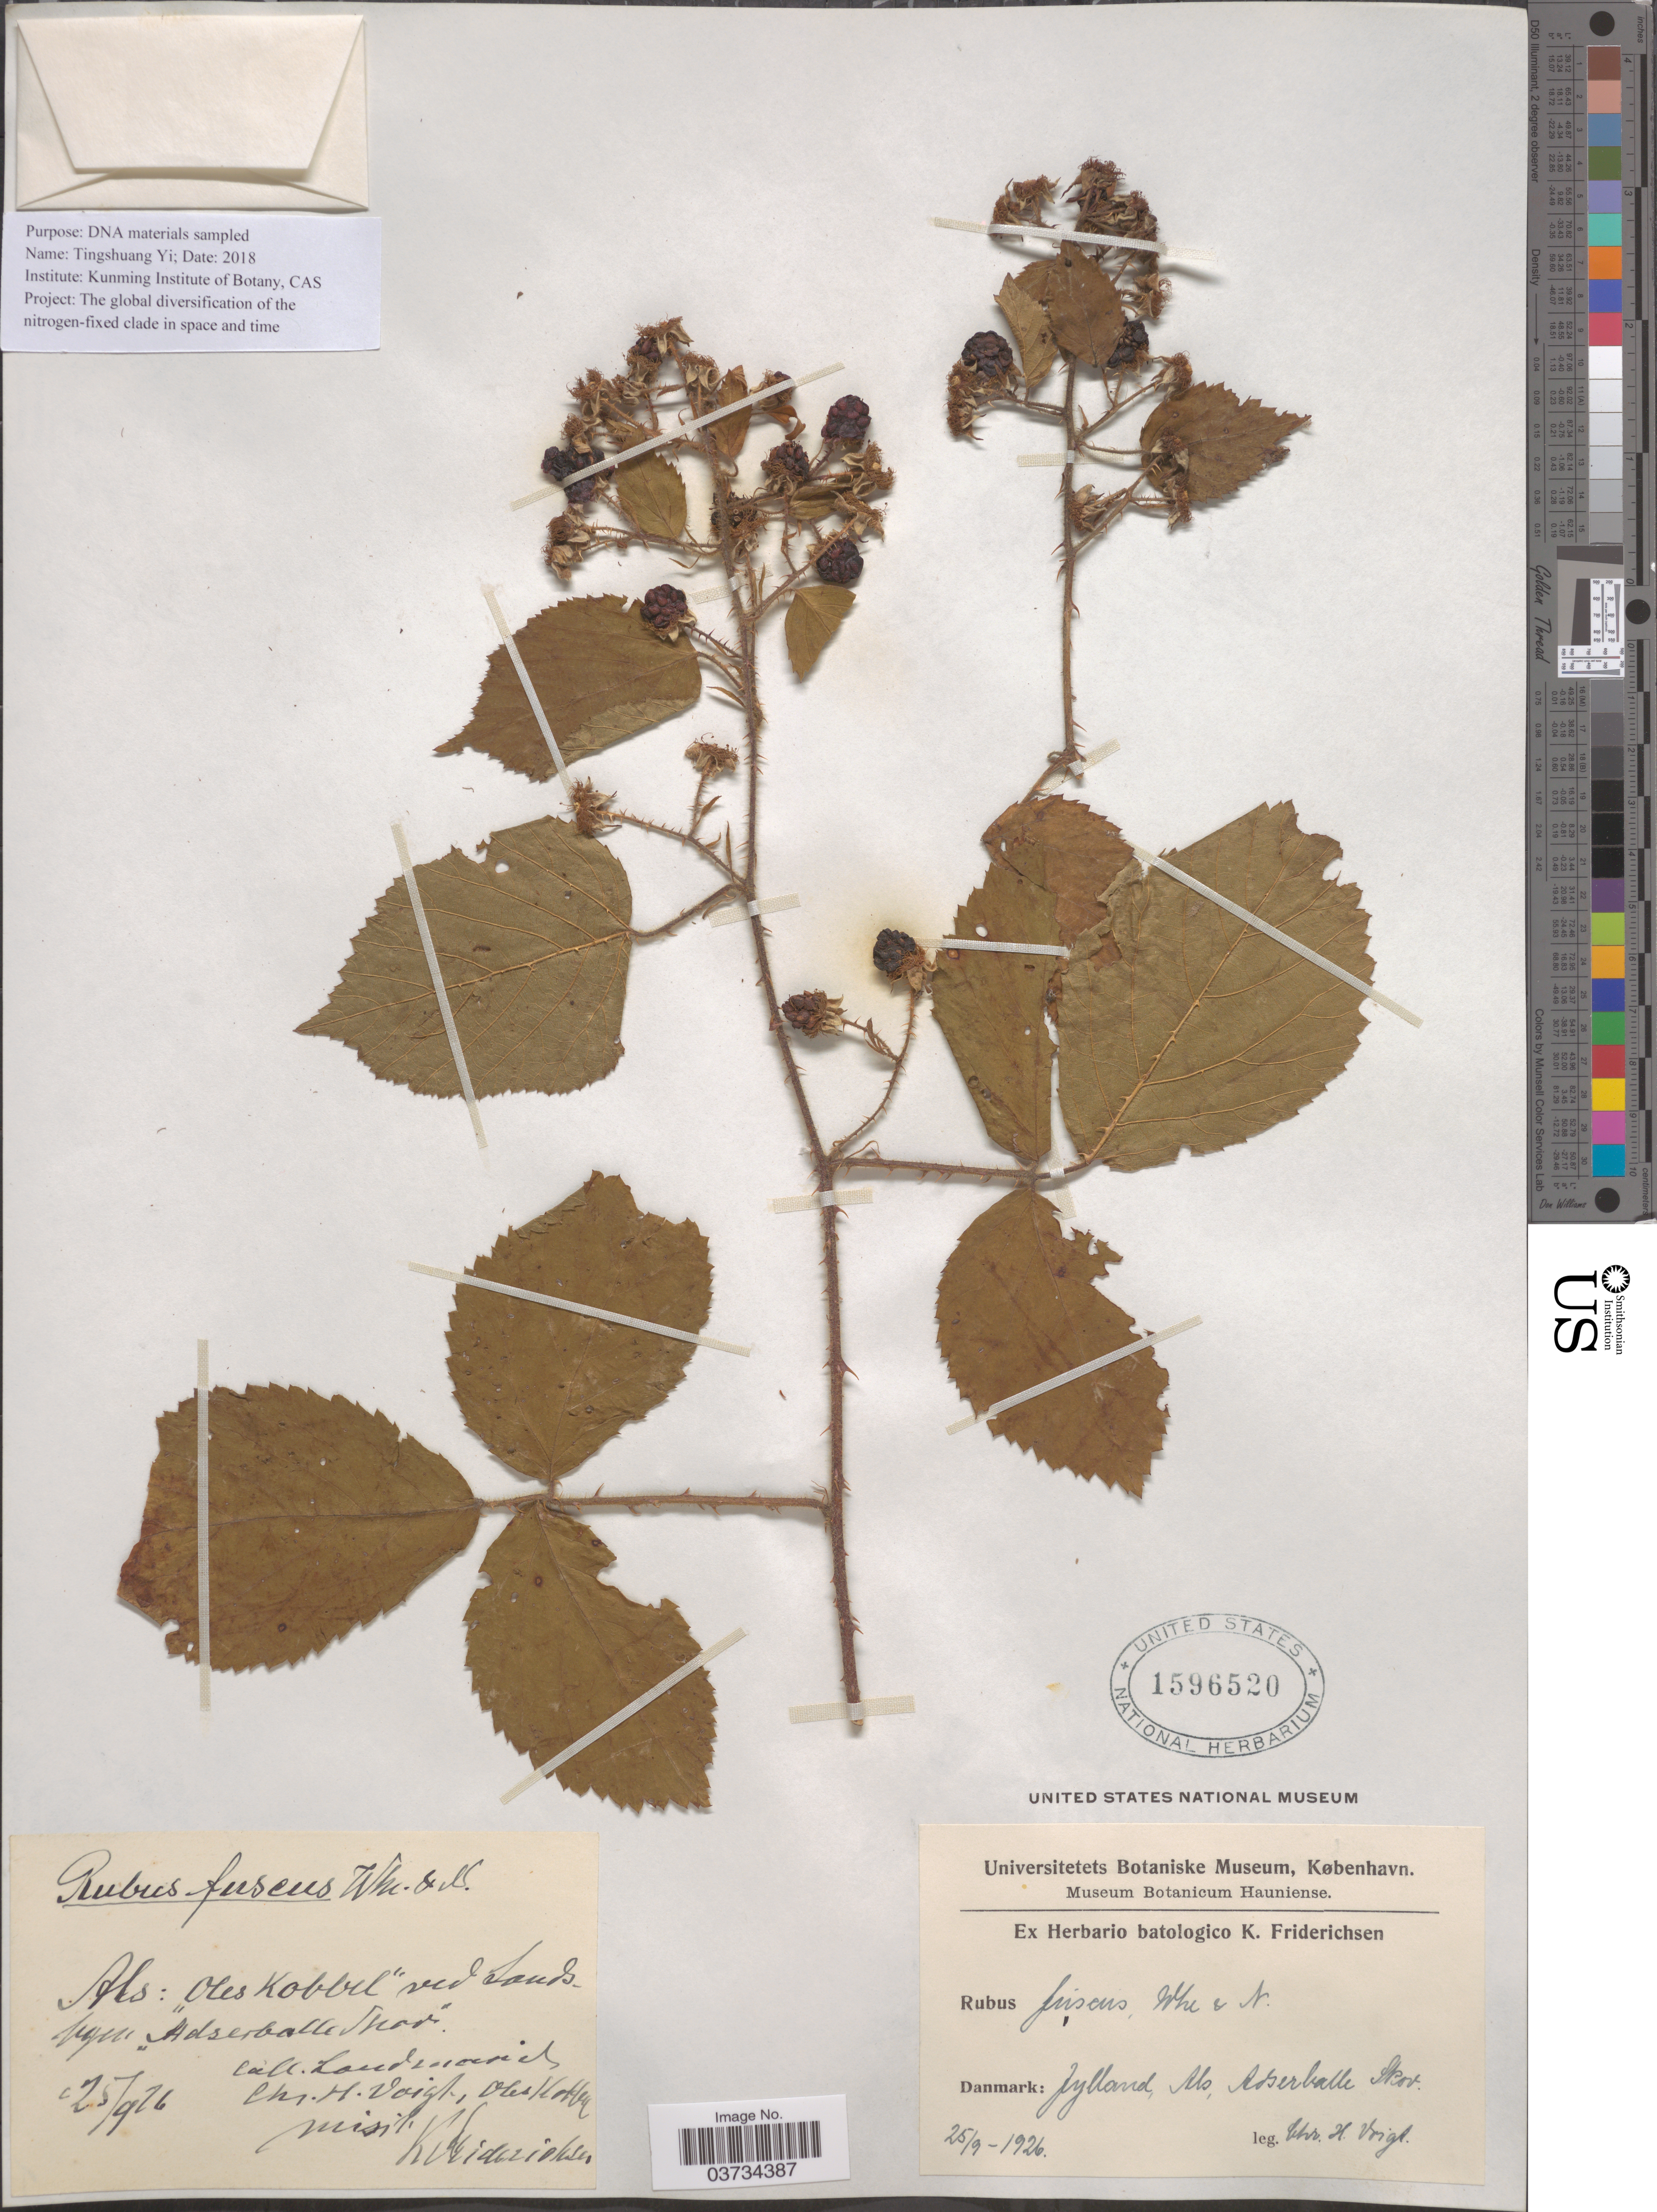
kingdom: Plantae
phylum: Tracheophyta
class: Magnoliopsida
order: Rosales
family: Rosaceae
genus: Rubus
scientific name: Rubus fusus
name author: L.H. Bailey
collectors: Collector illegible, Collector illegible & Collector illegible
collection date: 1926-09-25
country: Denmark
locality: Danmark: Jylland, Als, Adserballe Skov. Oles Kobbel ved Landsbyen.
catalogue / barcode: US 1596520